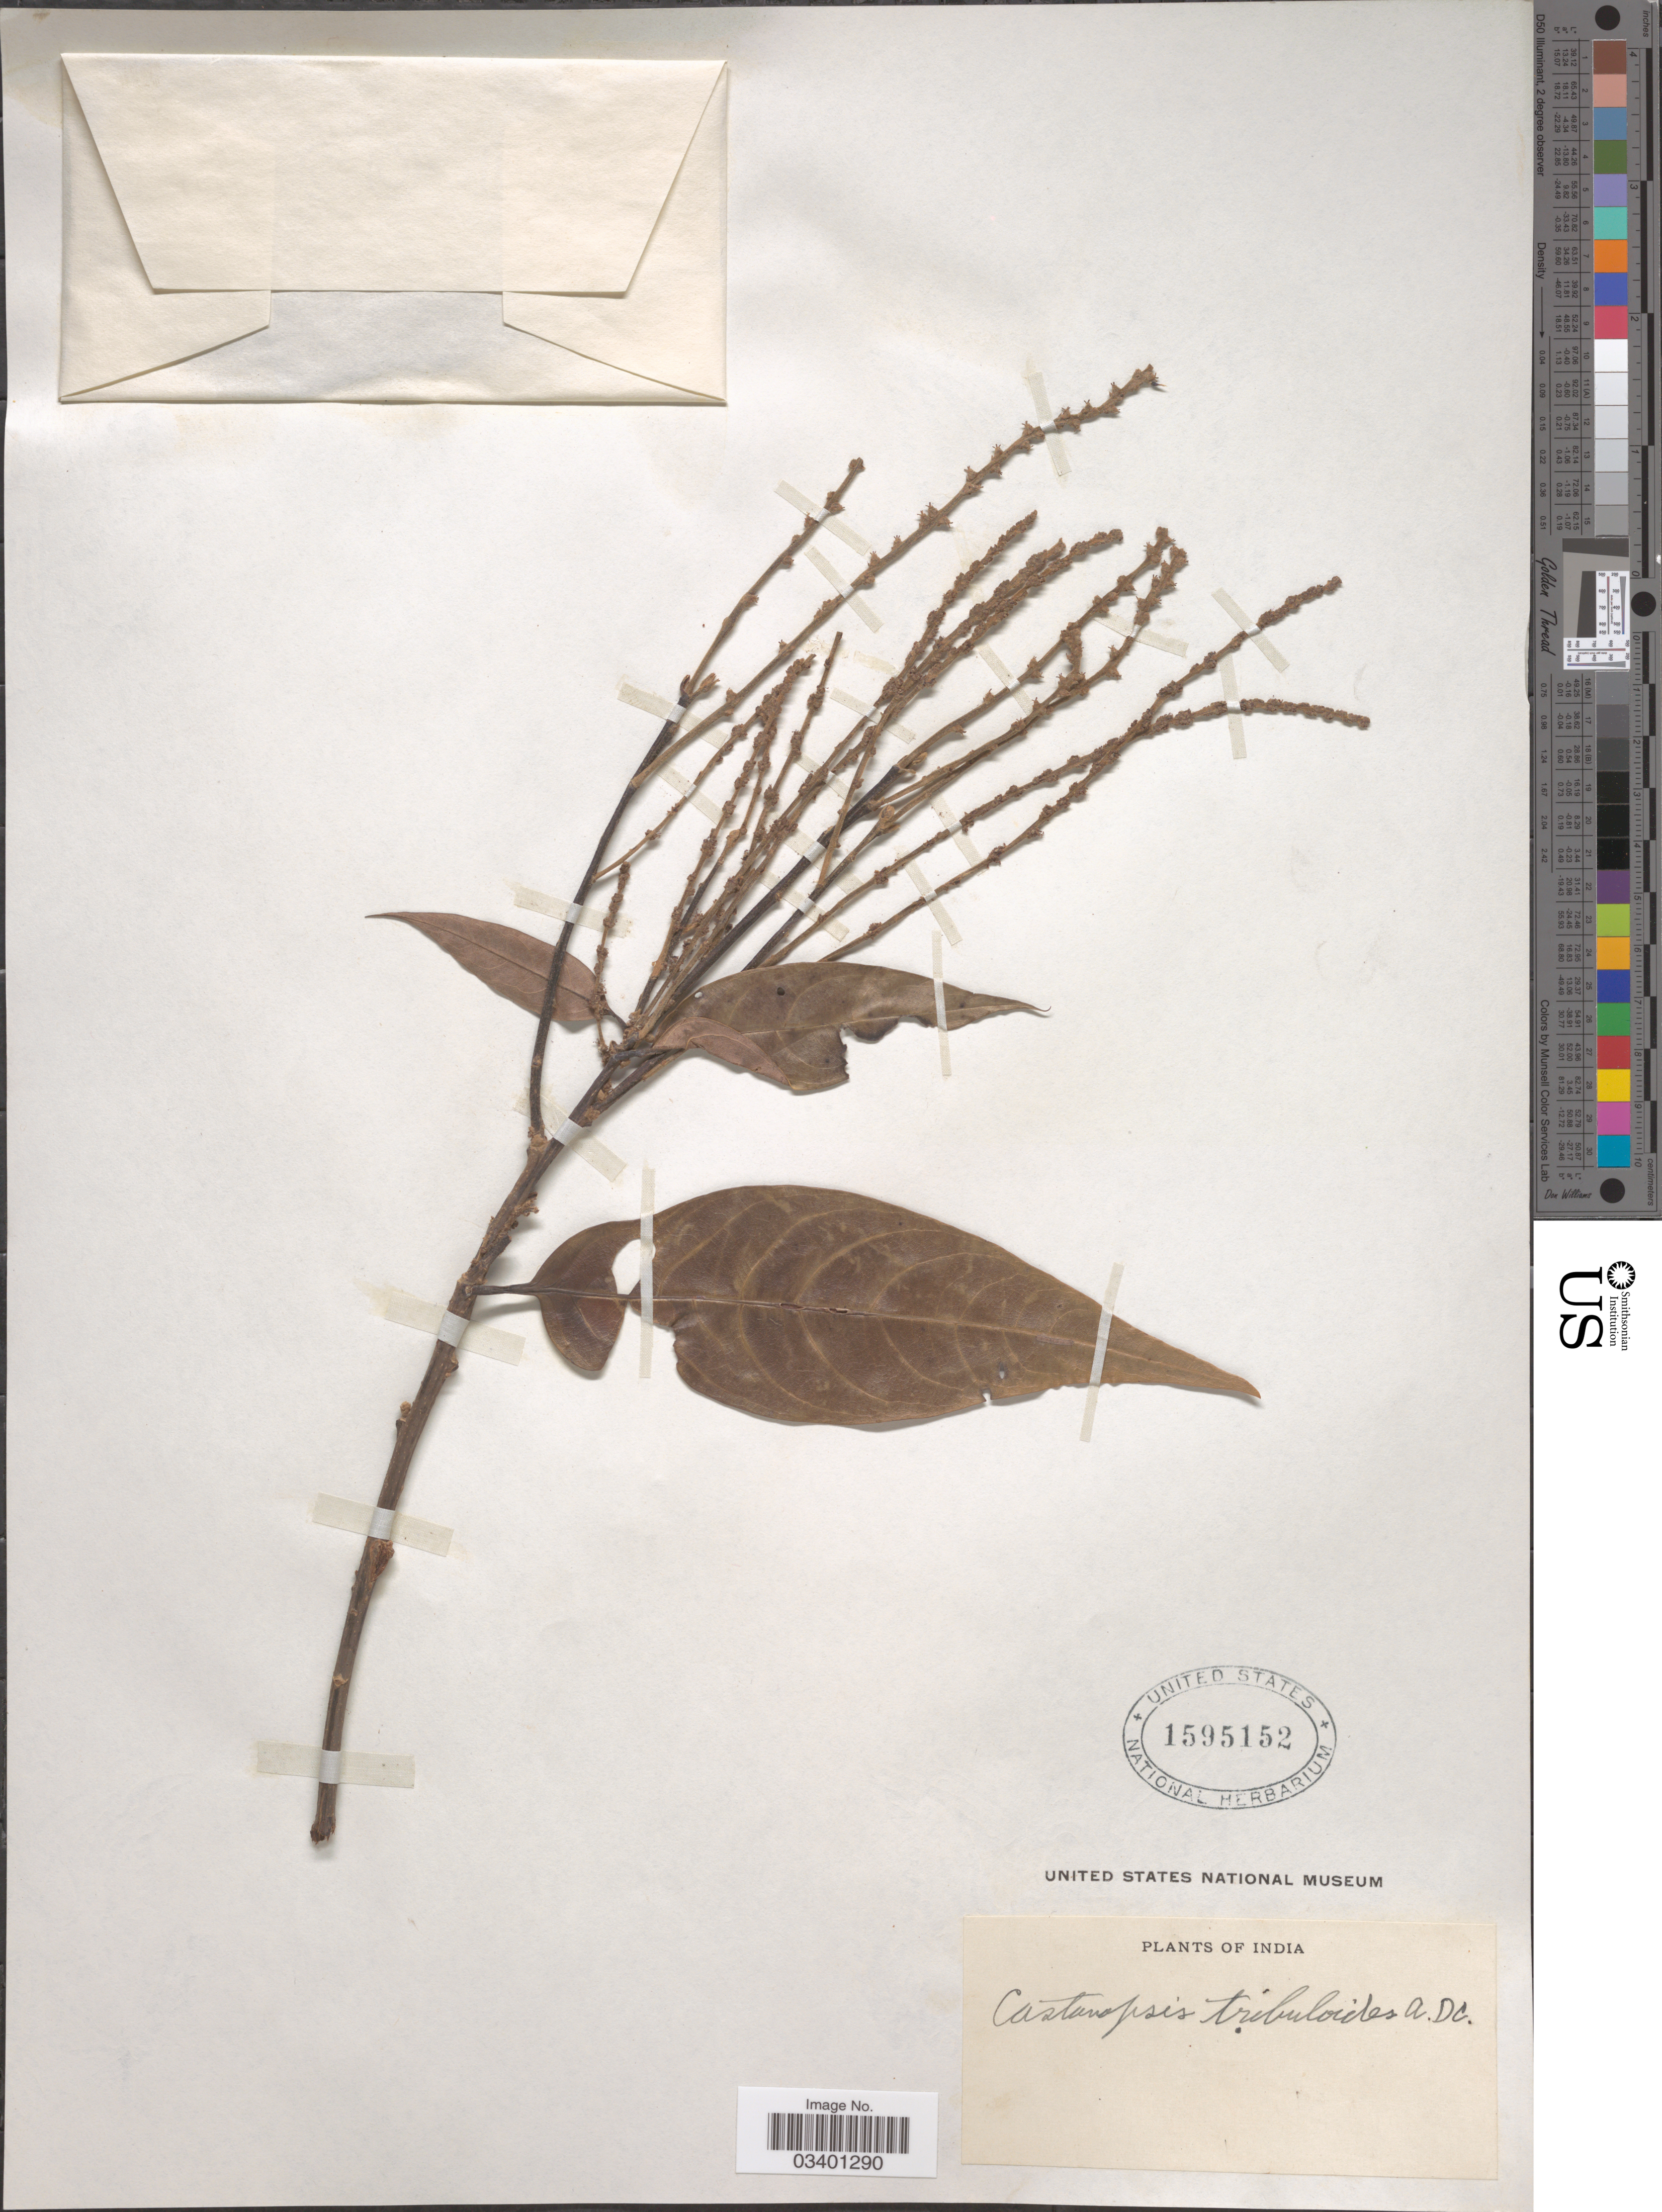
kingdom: Plantae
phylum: Tracheophyta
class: Magnoliopsida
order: Fagales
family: Fagaceae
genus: Castanopsis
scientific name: Castanopsis tribuloides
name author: (Sm.) A. DC.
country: India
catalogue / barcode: US 1595152